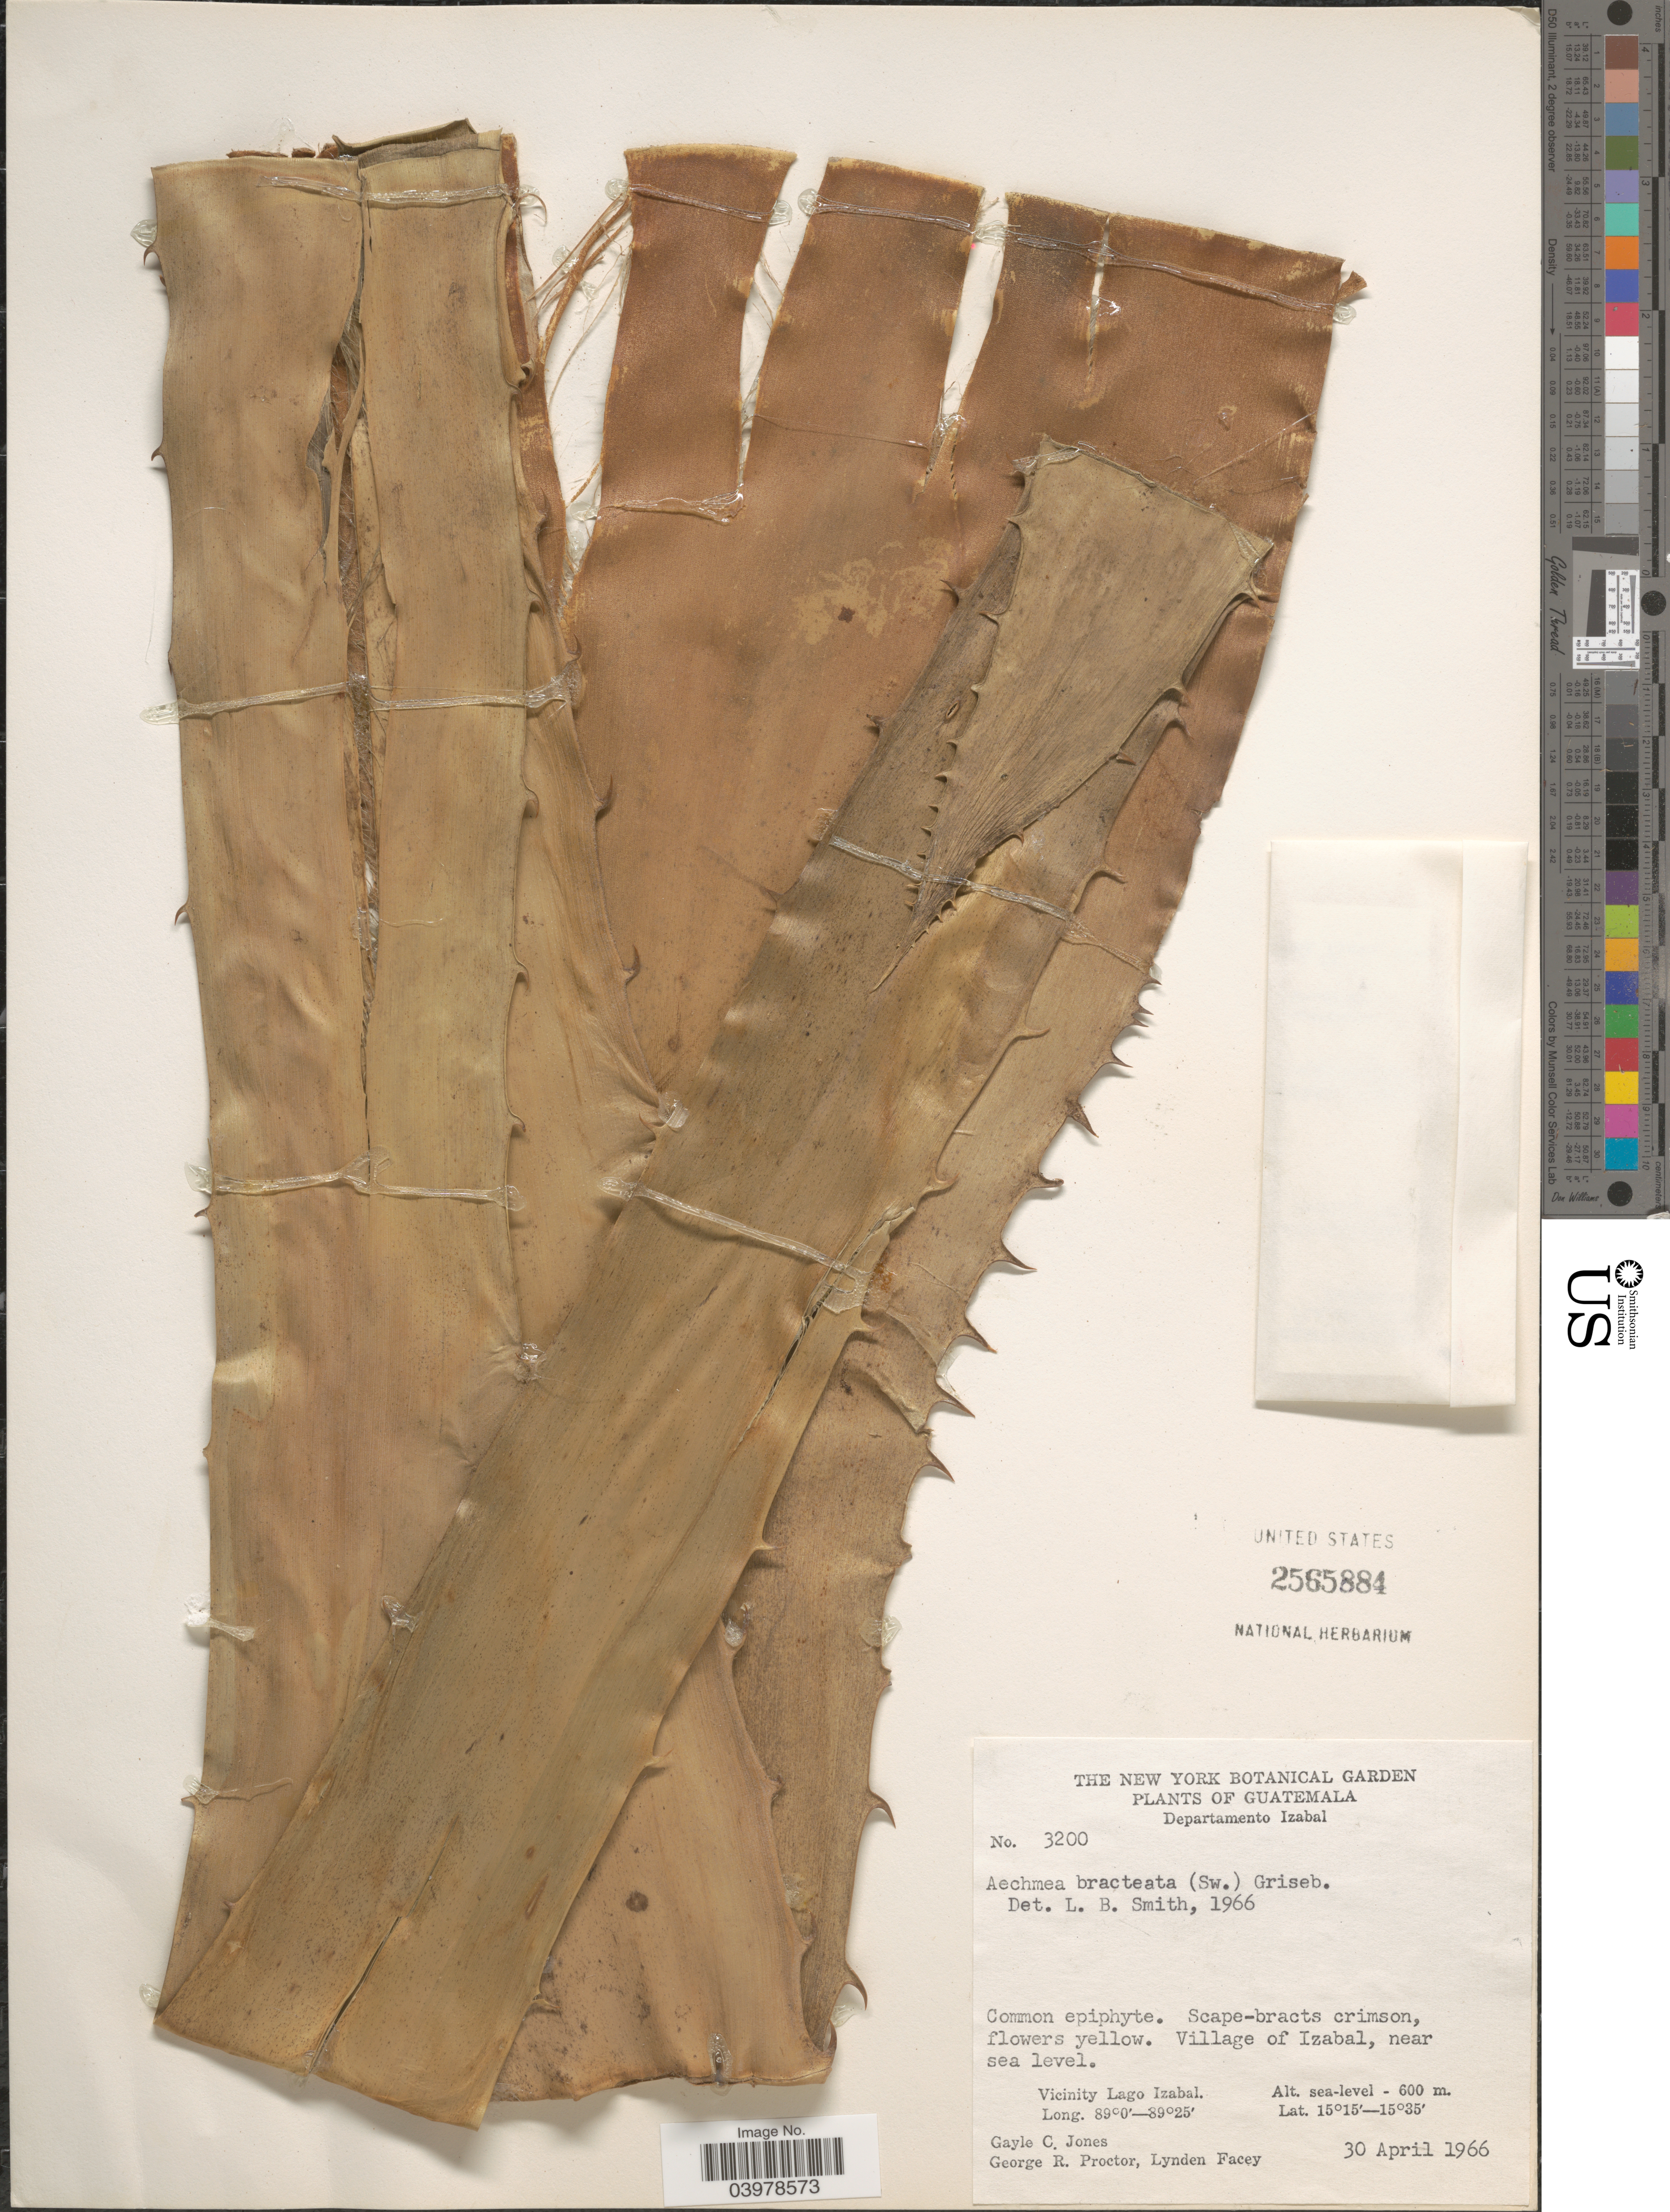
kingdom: Plantae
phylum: Tracheophyta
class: Liliopsida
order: Poales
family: Bromeliaceae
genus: Aechmea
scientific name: Aechmea bracteata var. bracteata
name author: (Sw.) Griseb.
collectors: G. C. Jones, G. R. Proctor & L. Facey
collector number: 3200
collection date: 1966-04-30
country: Guatemala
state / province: Izabal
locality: Departamento Izabal. Village of Izabal. Vicinity of Lago Izabal.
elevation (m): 0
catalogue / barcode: US 2565884